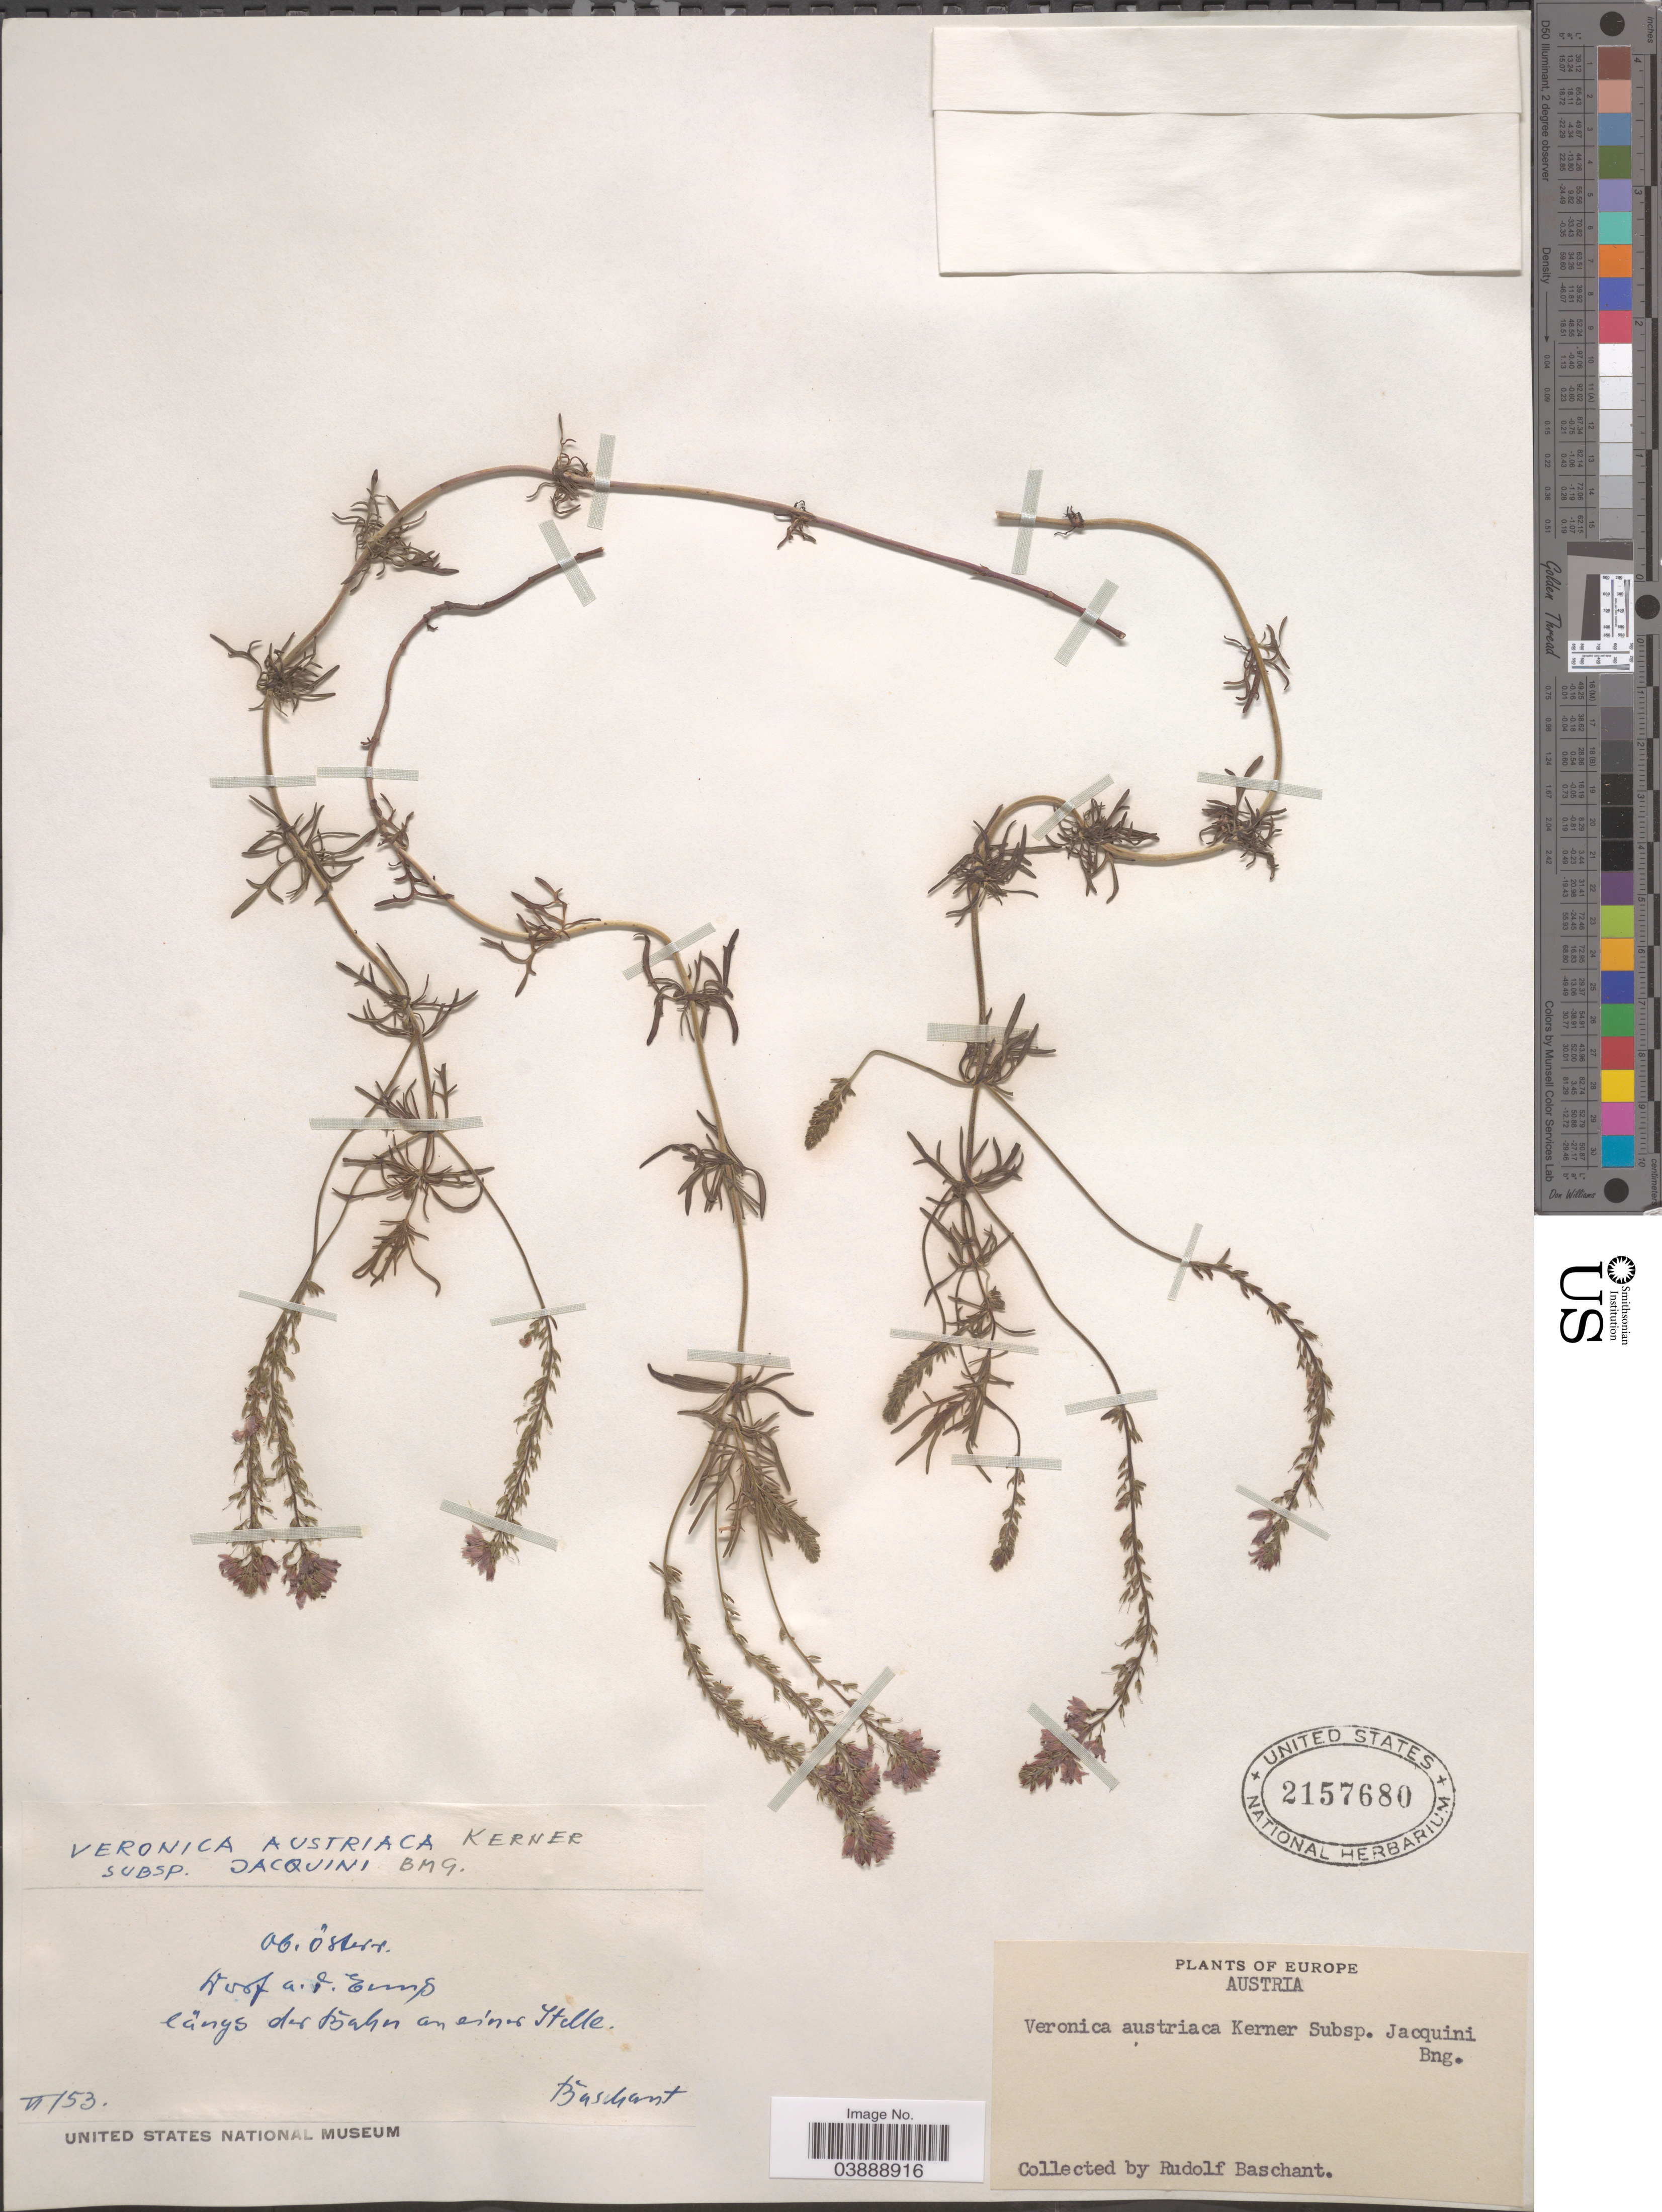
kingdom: Plantae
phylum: Tracheophyta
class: Magnoliopsida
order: Lamiales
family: Plantaginaceae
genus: Veronica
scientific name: Veronica austriaca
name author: L.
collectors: R. Baschant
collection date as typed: Transcribed d/m/y: /6/53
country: Austria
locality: Ob. Oestrr. [illegible text] Langs der Bahn an einer Stelle.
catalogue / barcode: US 2157680